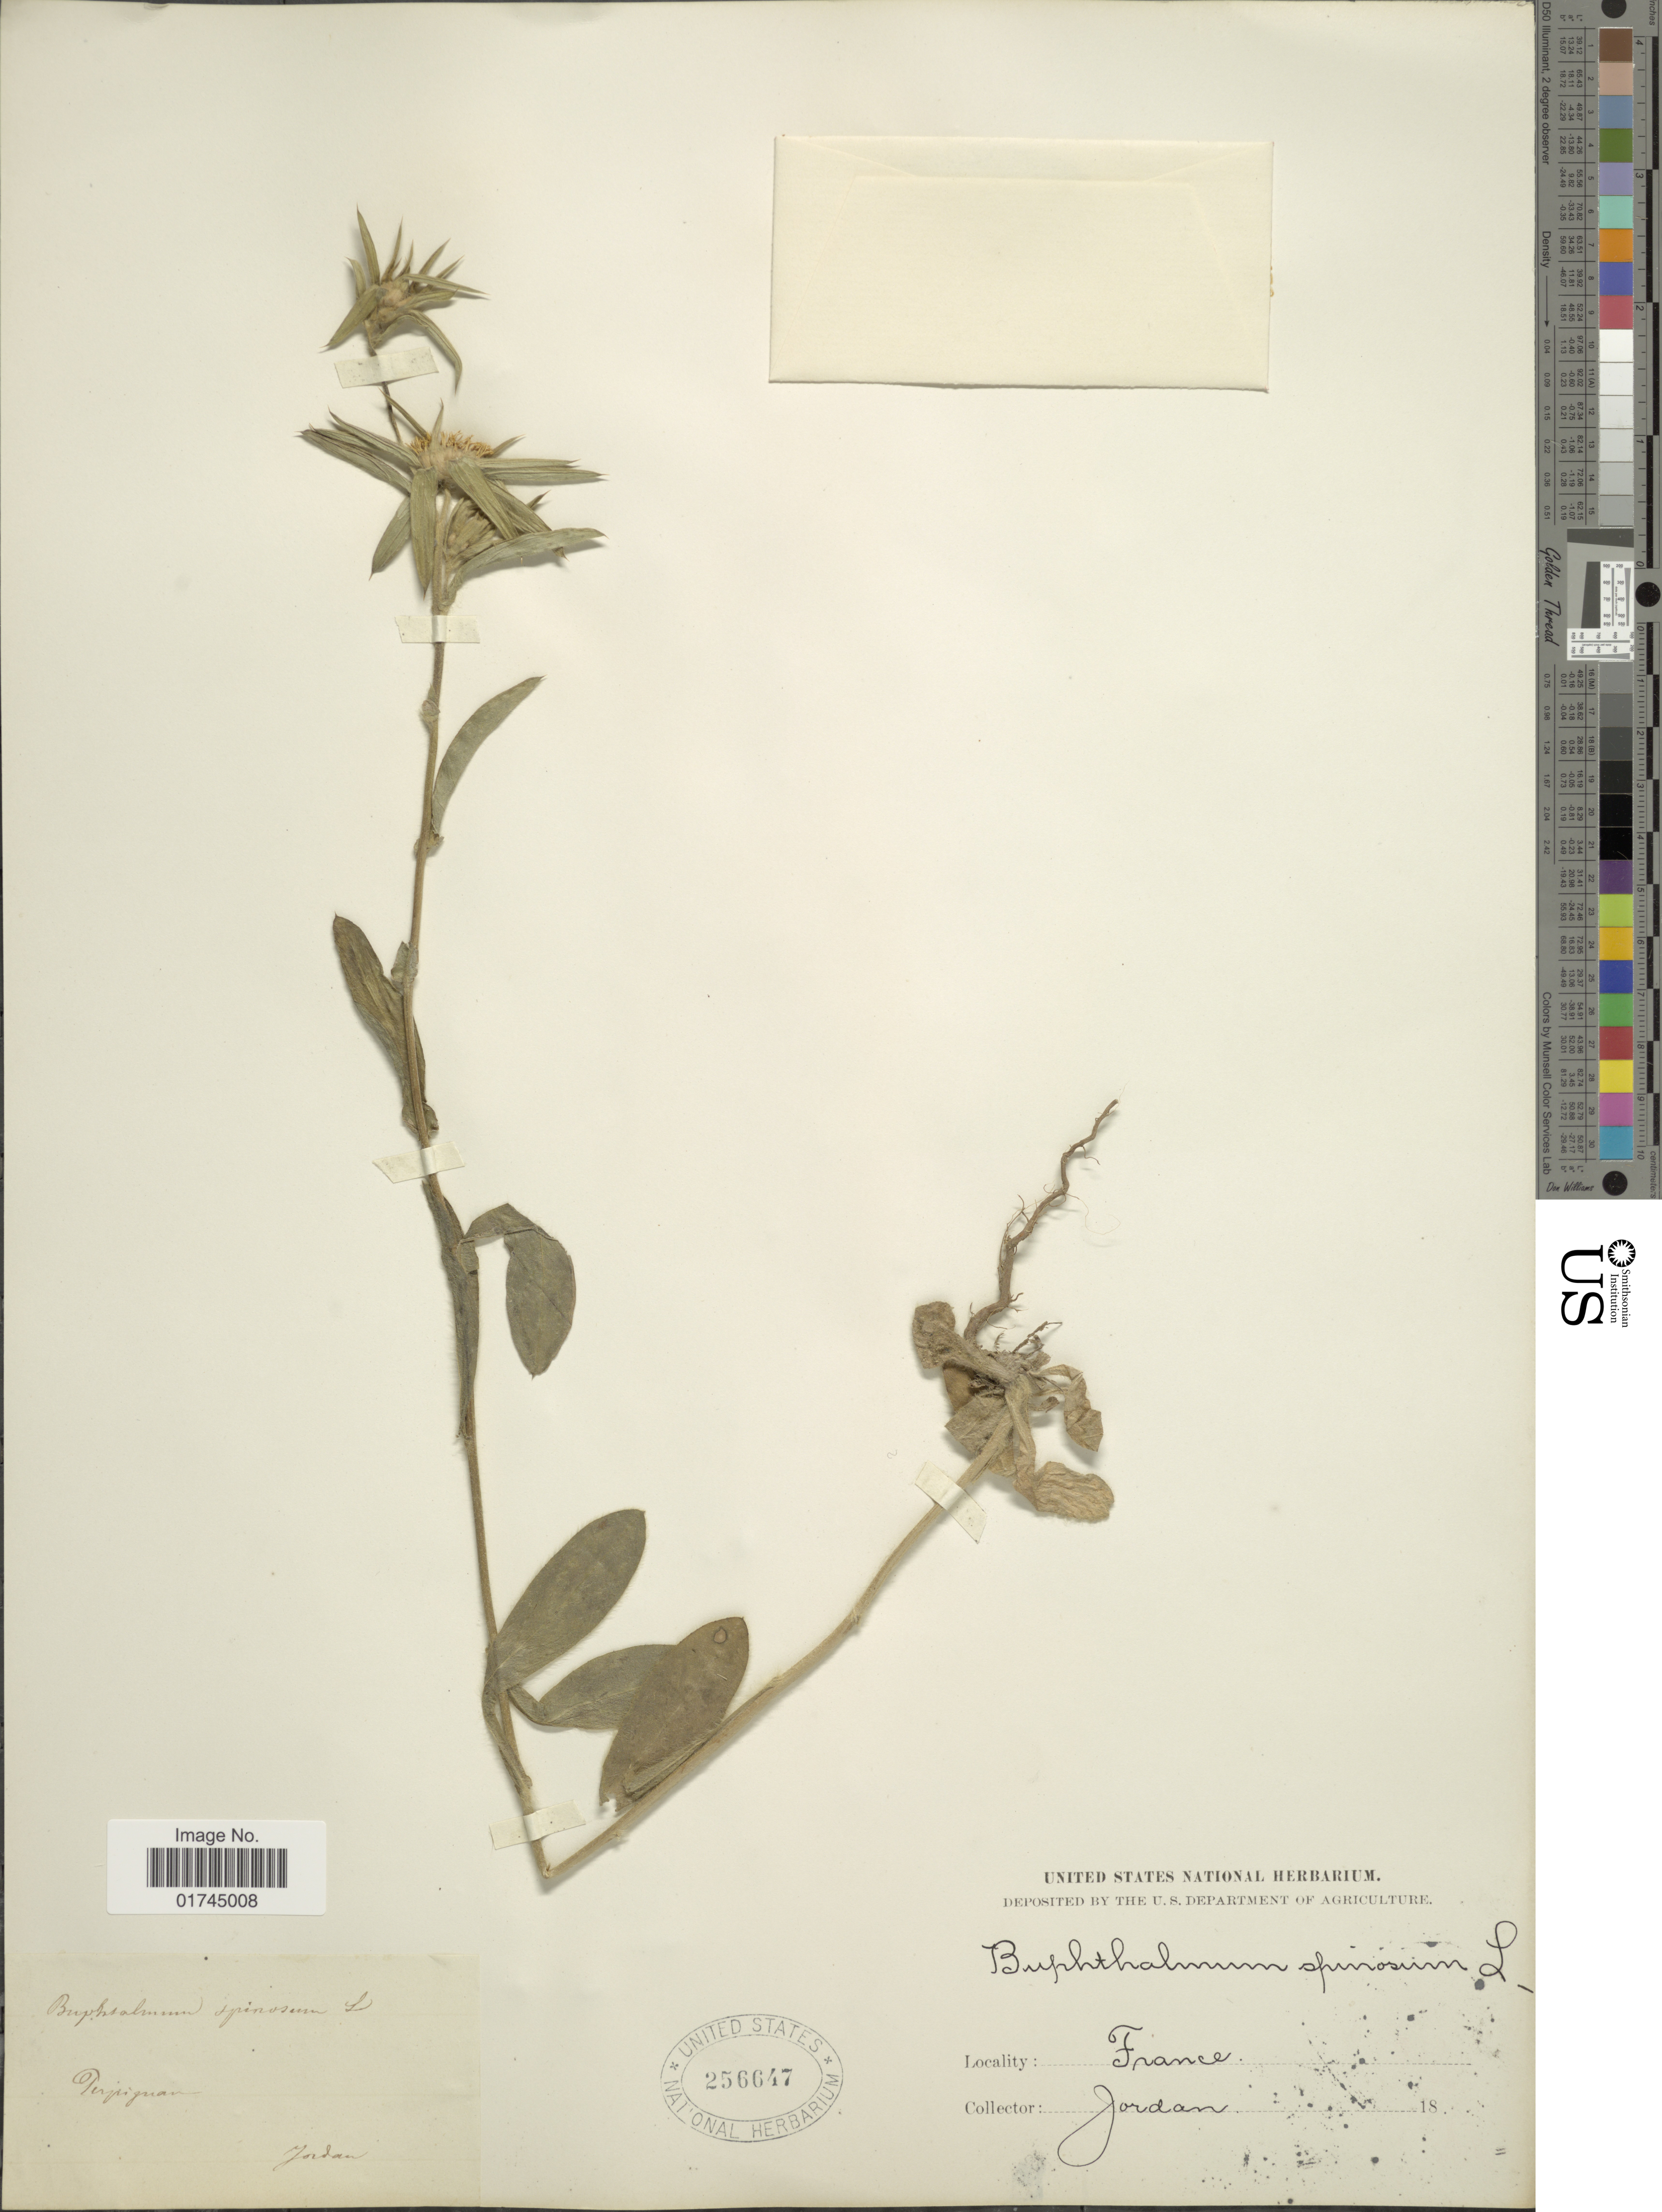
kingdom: Plantae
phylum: Tracheophyta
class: Magnoliopsida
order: Asterales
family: Asteraceae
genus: Buphthalmum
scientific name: Buphthalmum spinosum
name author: L.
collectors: -. Jordan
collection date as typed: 18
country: France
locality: France.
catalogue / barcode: US 256647